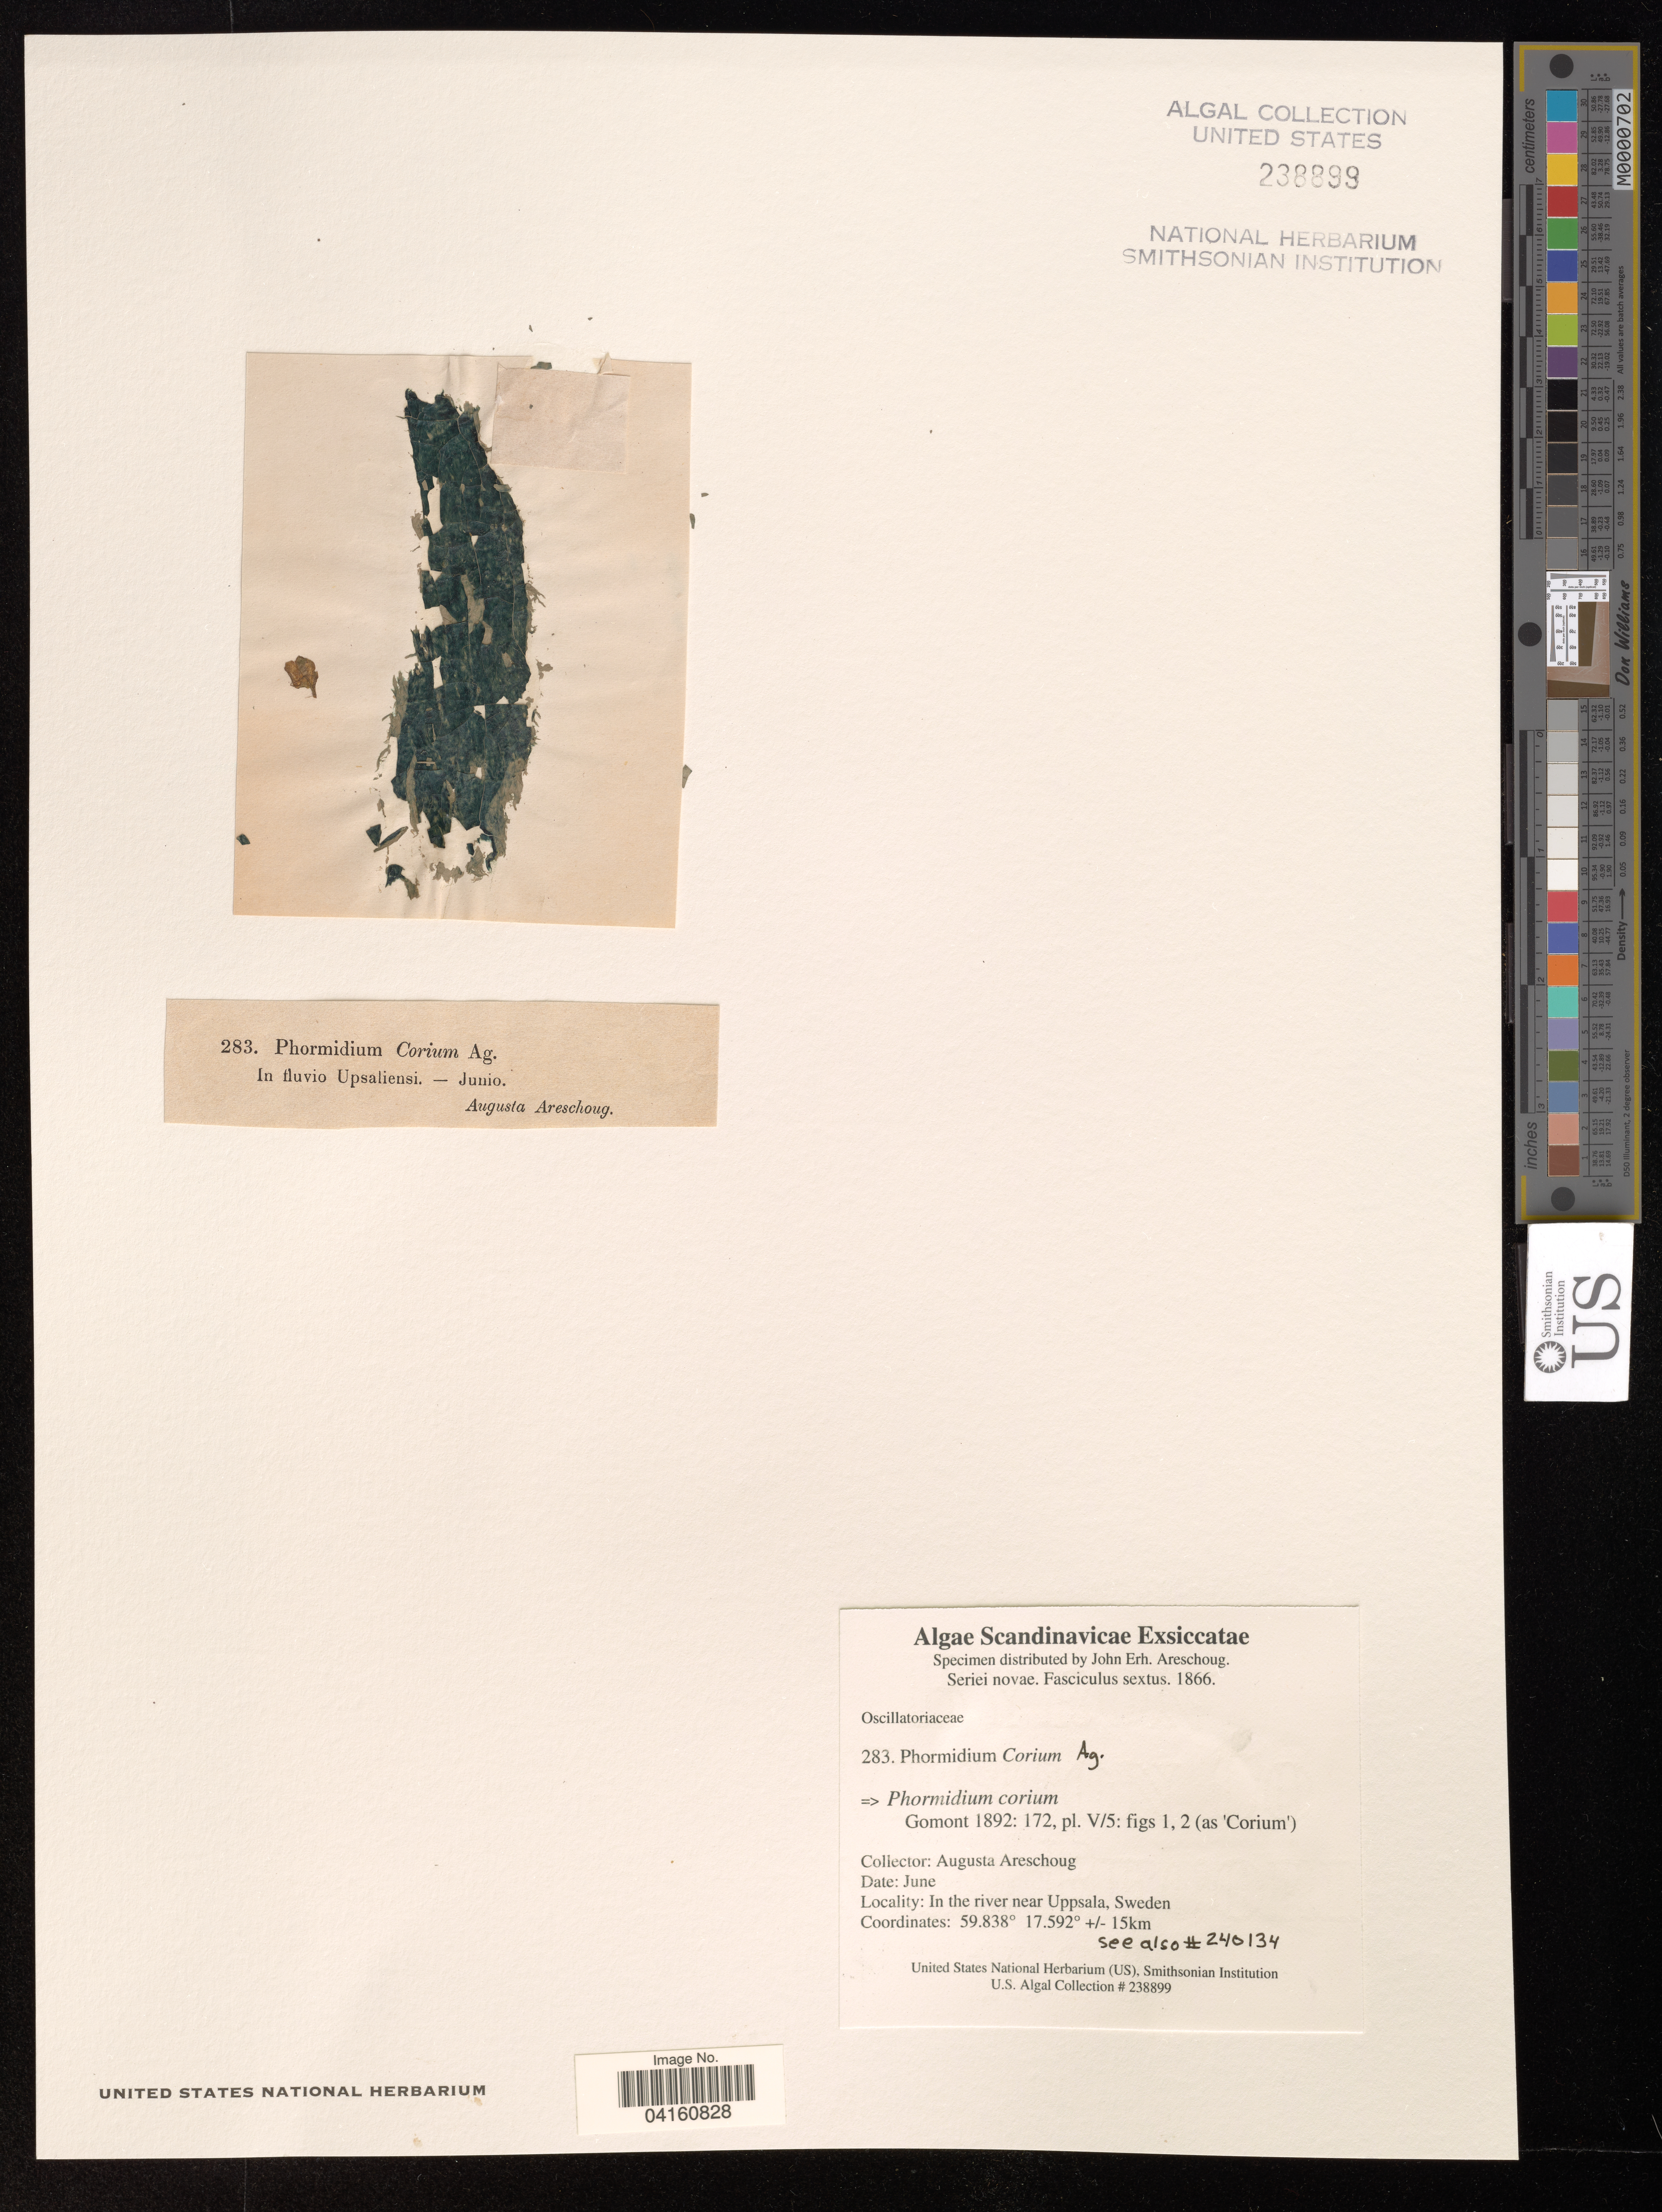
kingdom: Bacteria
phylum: Cyanobacteria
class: Cyanobacteriia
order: Cyanobacteriales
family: Oscillatoriaceae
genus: Phormidium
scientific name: Phormidium corium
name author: Gomont ex Gomont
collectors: A. Areschoug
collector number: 283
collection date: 1866-06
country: Sweden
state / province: Uppsala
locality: In the river near Uppsala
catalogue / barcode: US 238899